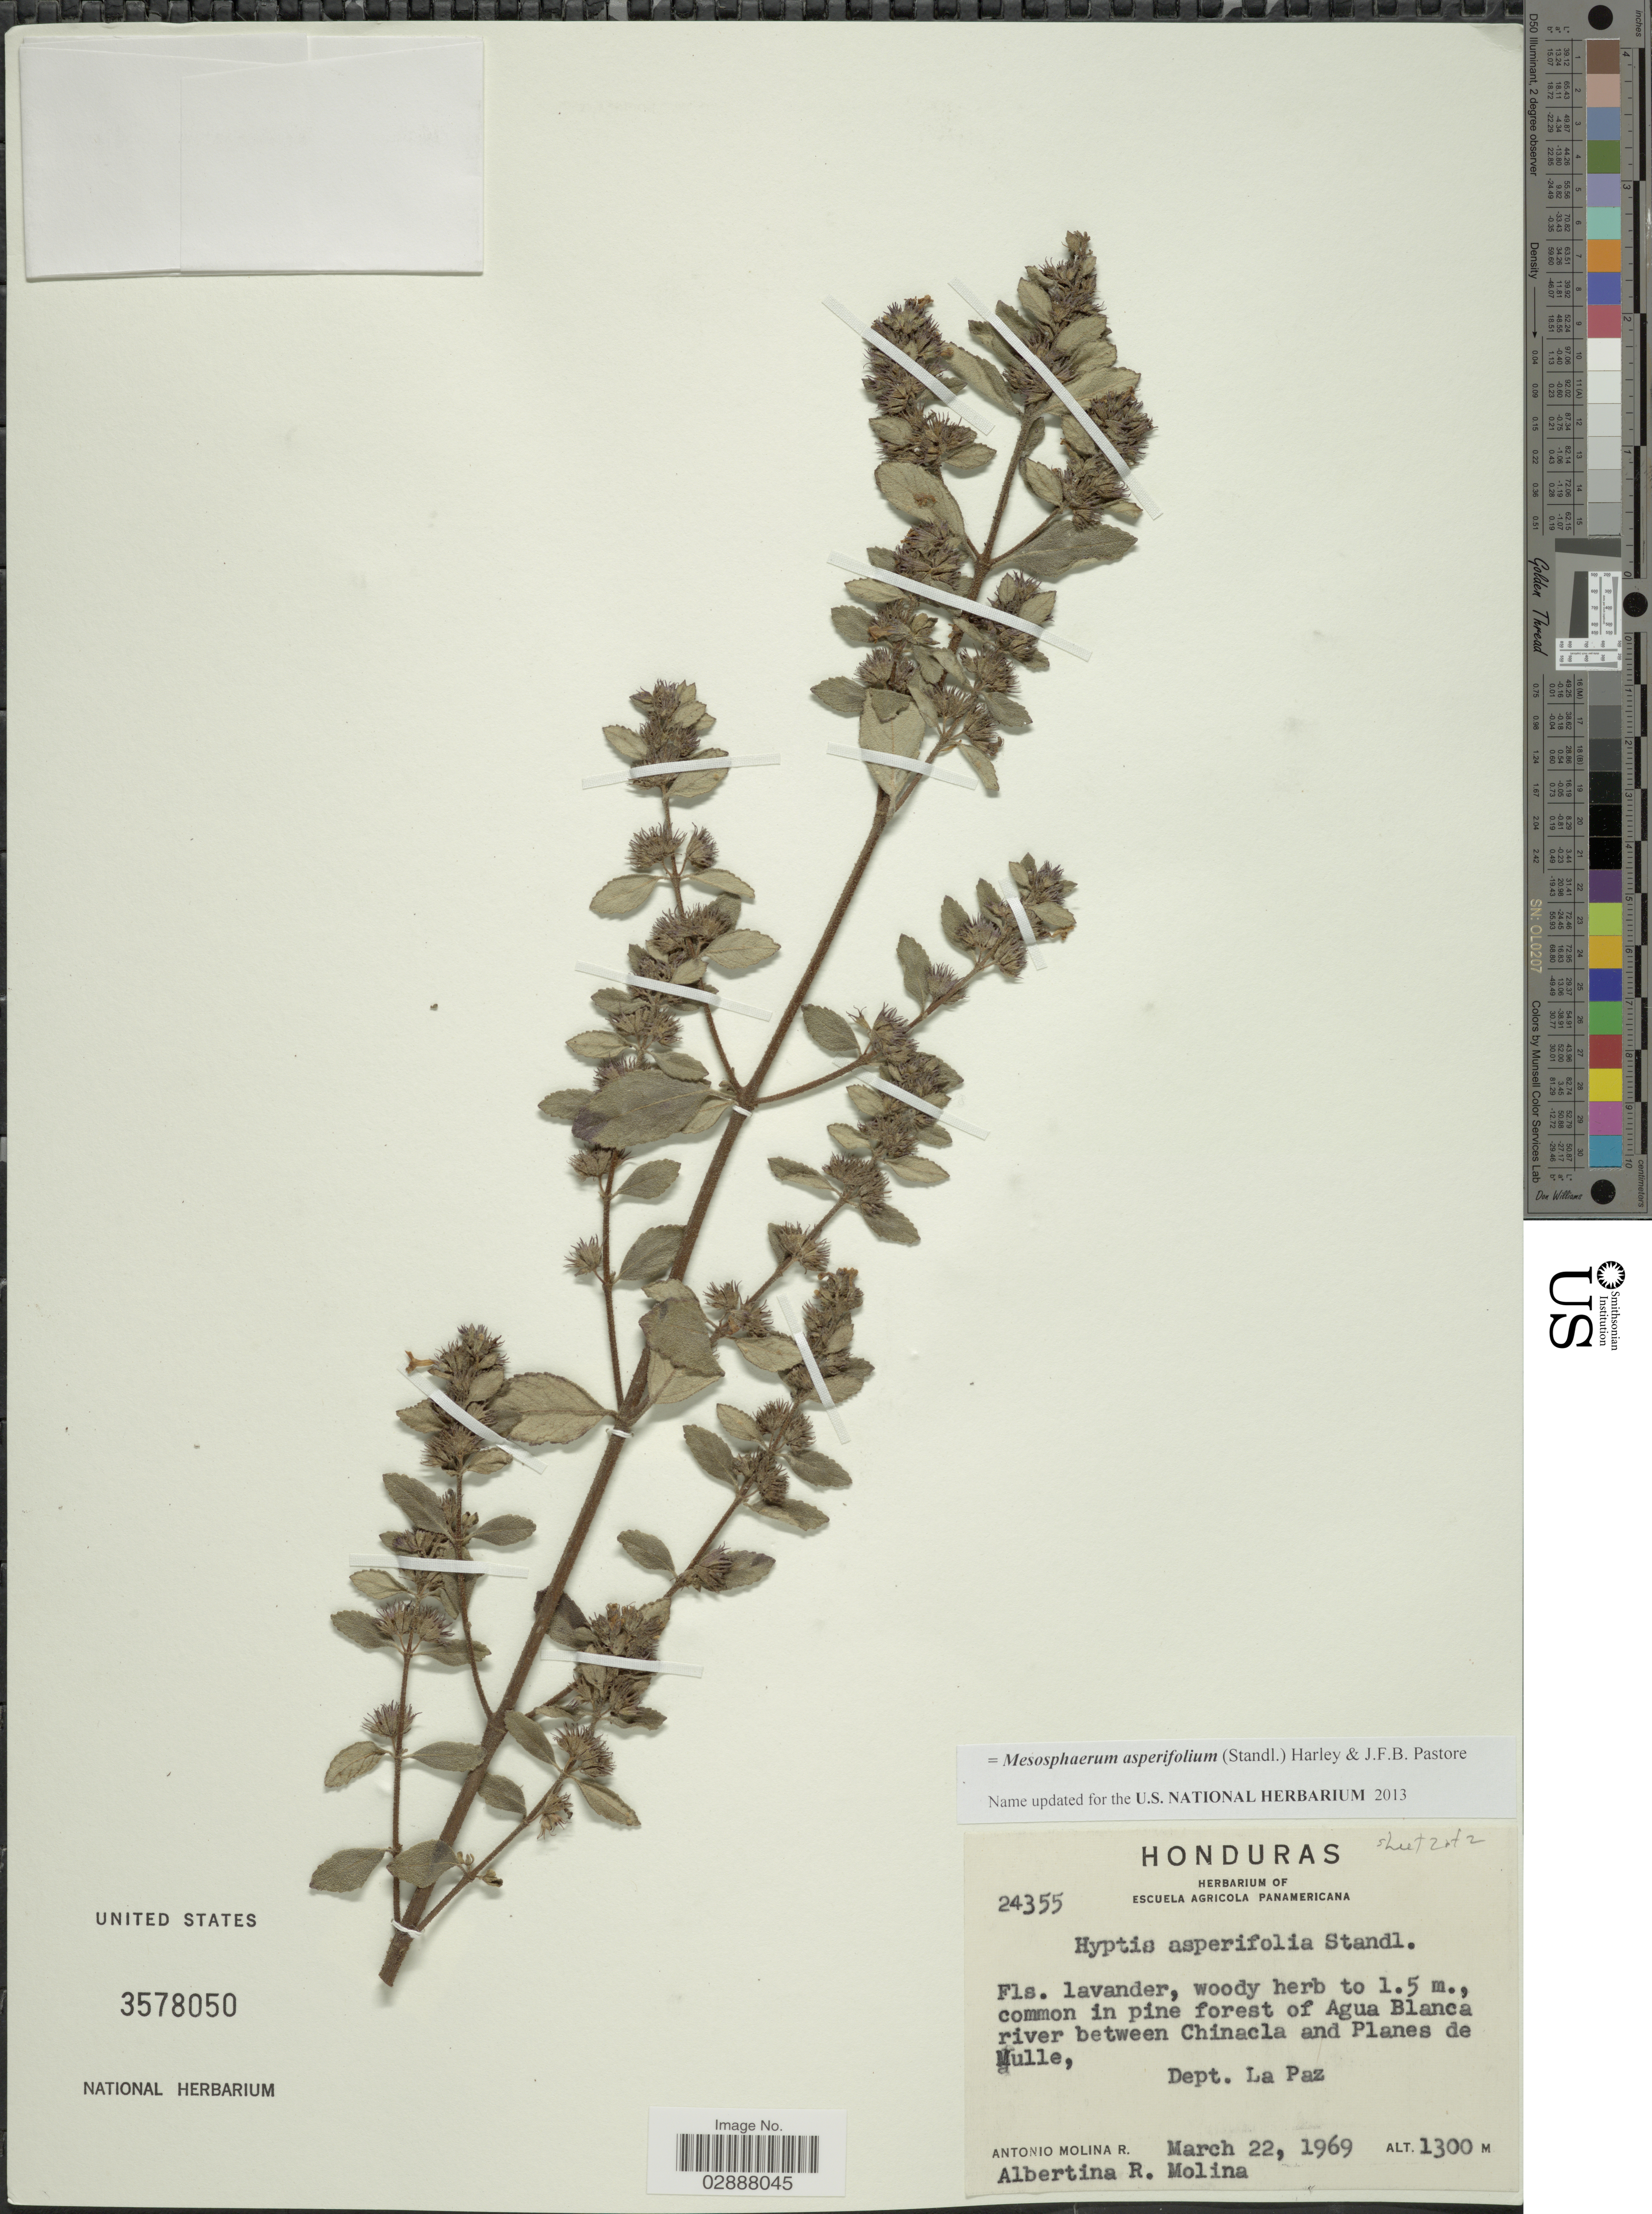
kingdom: Plantae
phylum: Tracheophyta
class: Magnoliopsida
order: Lamiales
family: Lamiaceae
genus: Mesosphaerum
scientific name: Mesosphaerum asperifolium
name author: (Standl.) Harley & J.F.B. Pastore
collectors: A. Molina R. & A. R. Molina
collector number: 24355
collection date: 1969-03-22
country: Honduras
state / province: La Paz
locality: Common in pine forest of Agua Blanca river between Chinacla and Planes de Mulle, Dept. La Paz.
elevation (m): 1300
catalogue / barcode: US 3578050